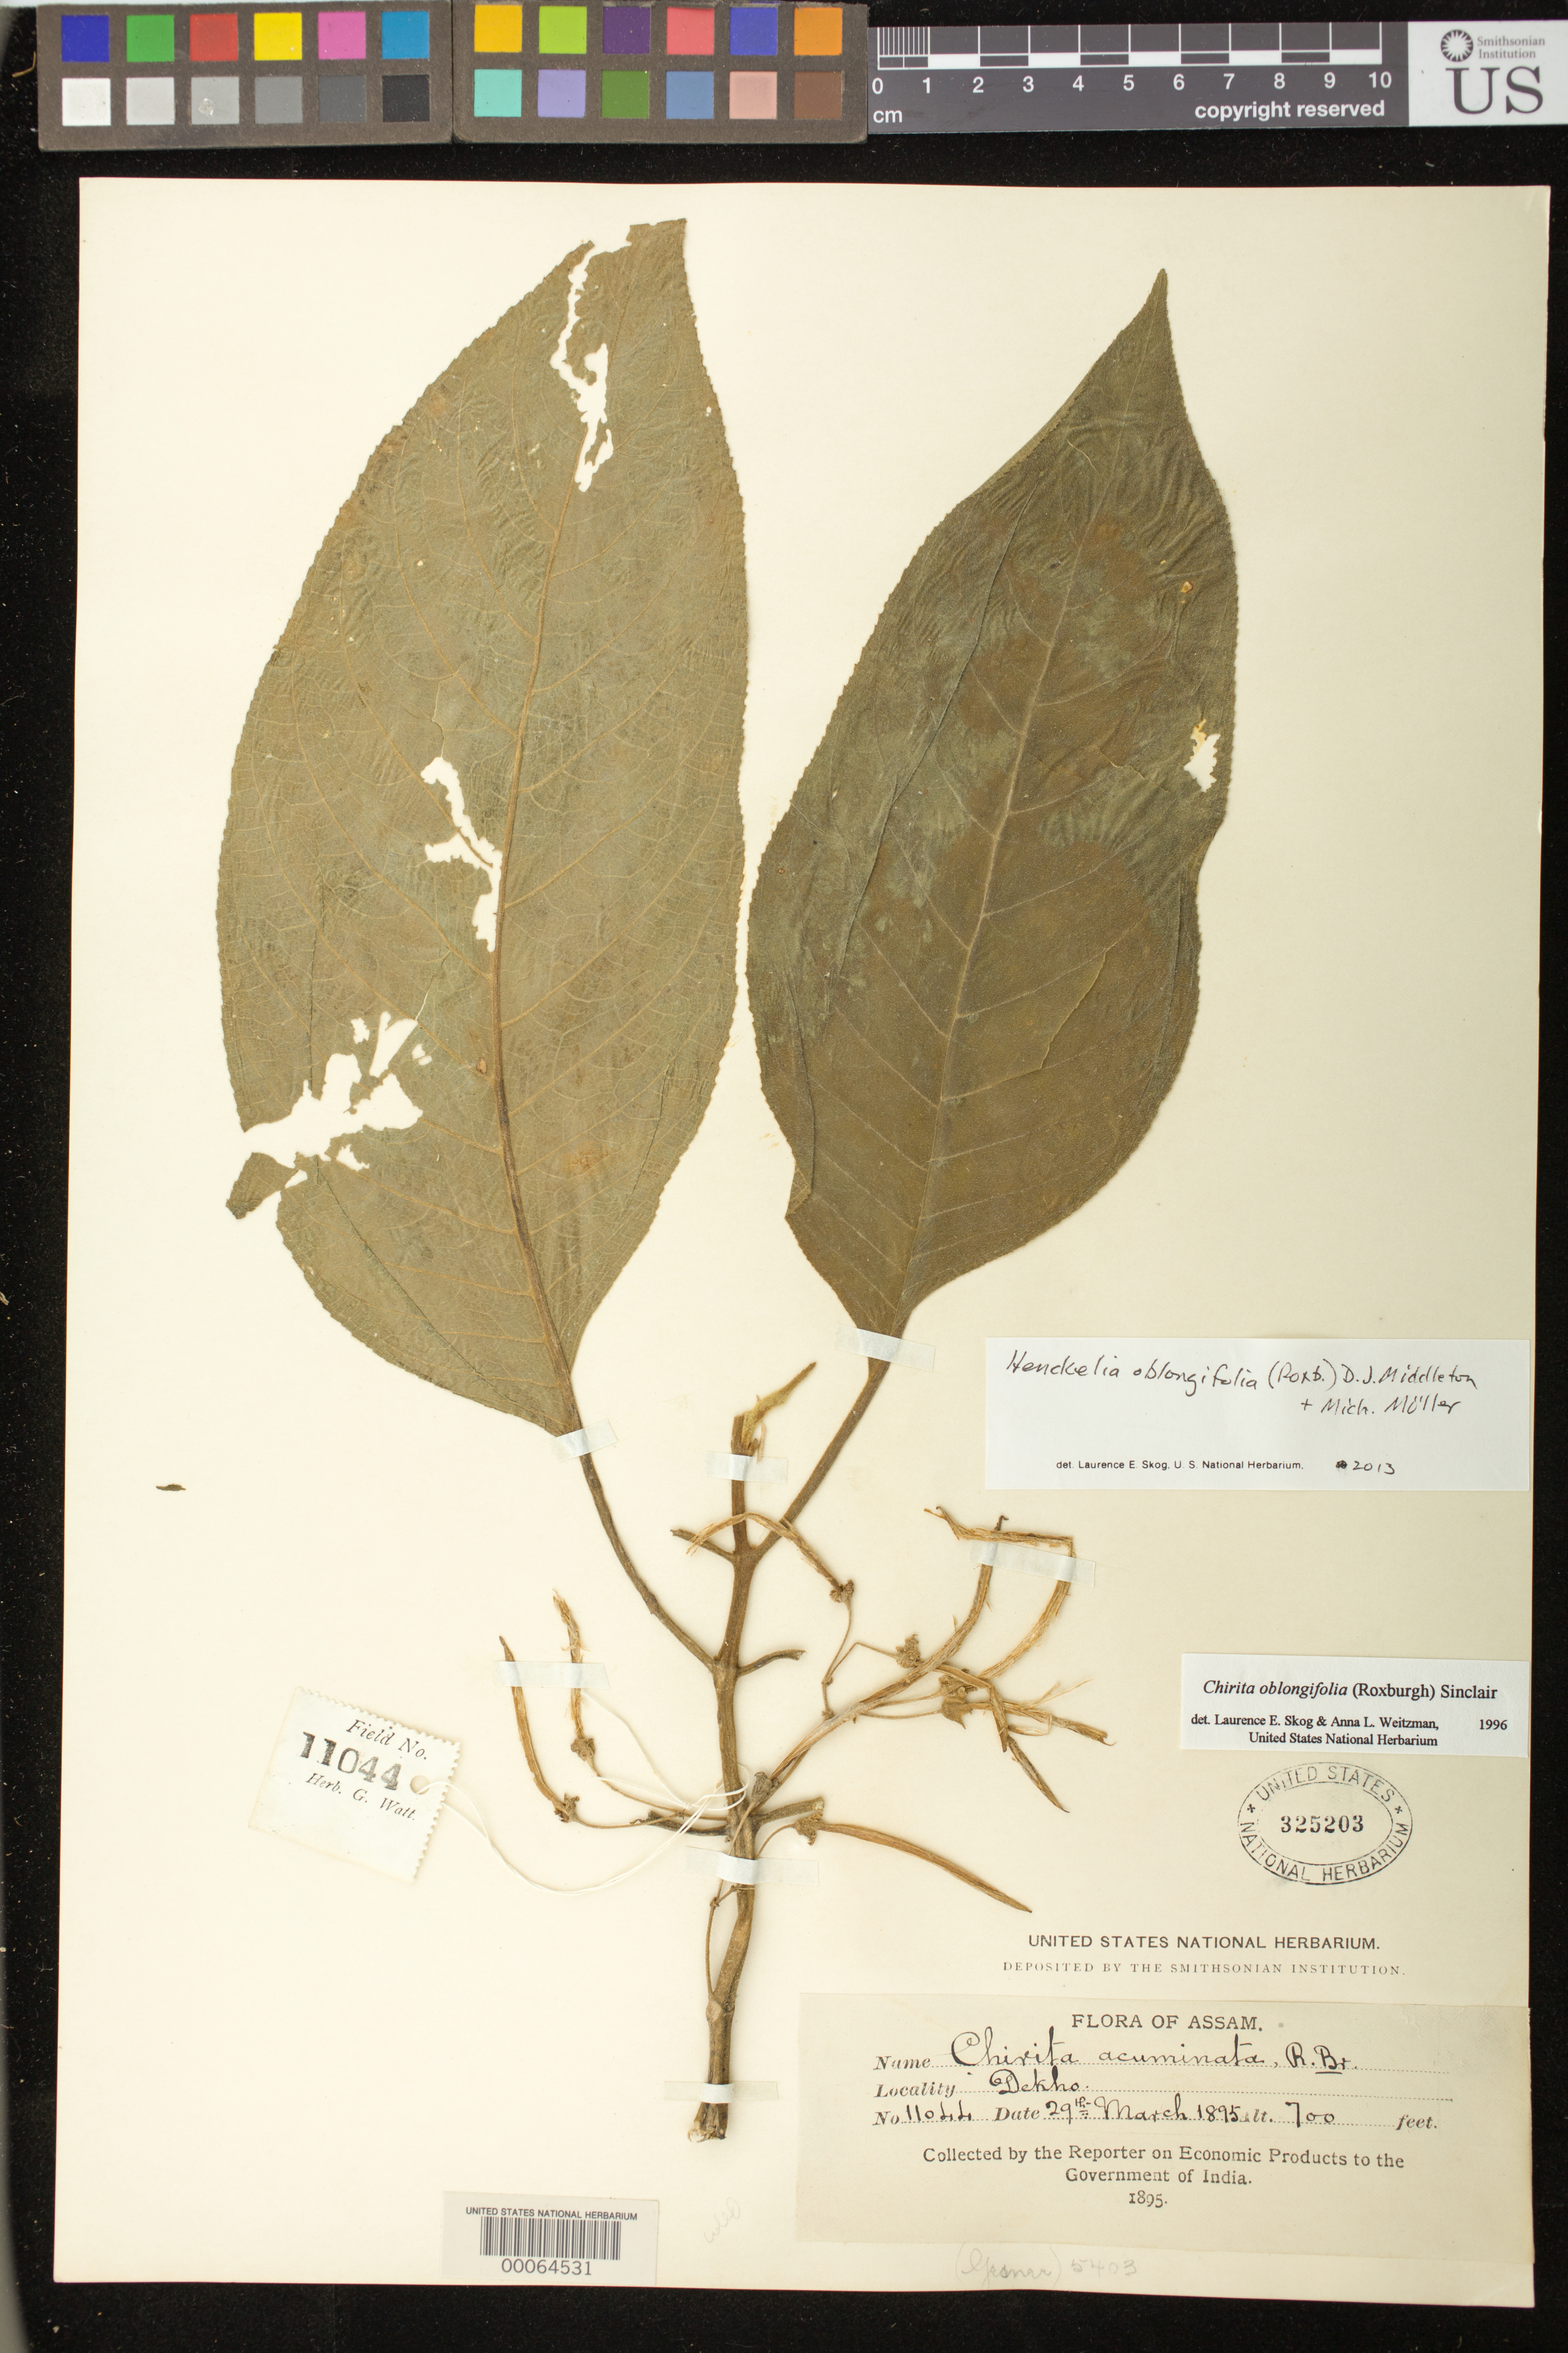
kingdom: Plantae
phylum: Tracheophyta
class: Magnoliopsida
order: Lamiales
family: Gesneriaceae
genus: Henckelia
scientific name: Henckelia oblongifolia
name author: (Grey-Wilson) D.J. Middleton & Mich. Möller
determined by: Skog, Laurence E.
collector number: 11044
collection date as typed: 29 Mar 1895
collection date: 1895-03-29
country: India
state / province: Assam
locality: Dekho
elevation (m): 700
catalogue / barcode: US 325203